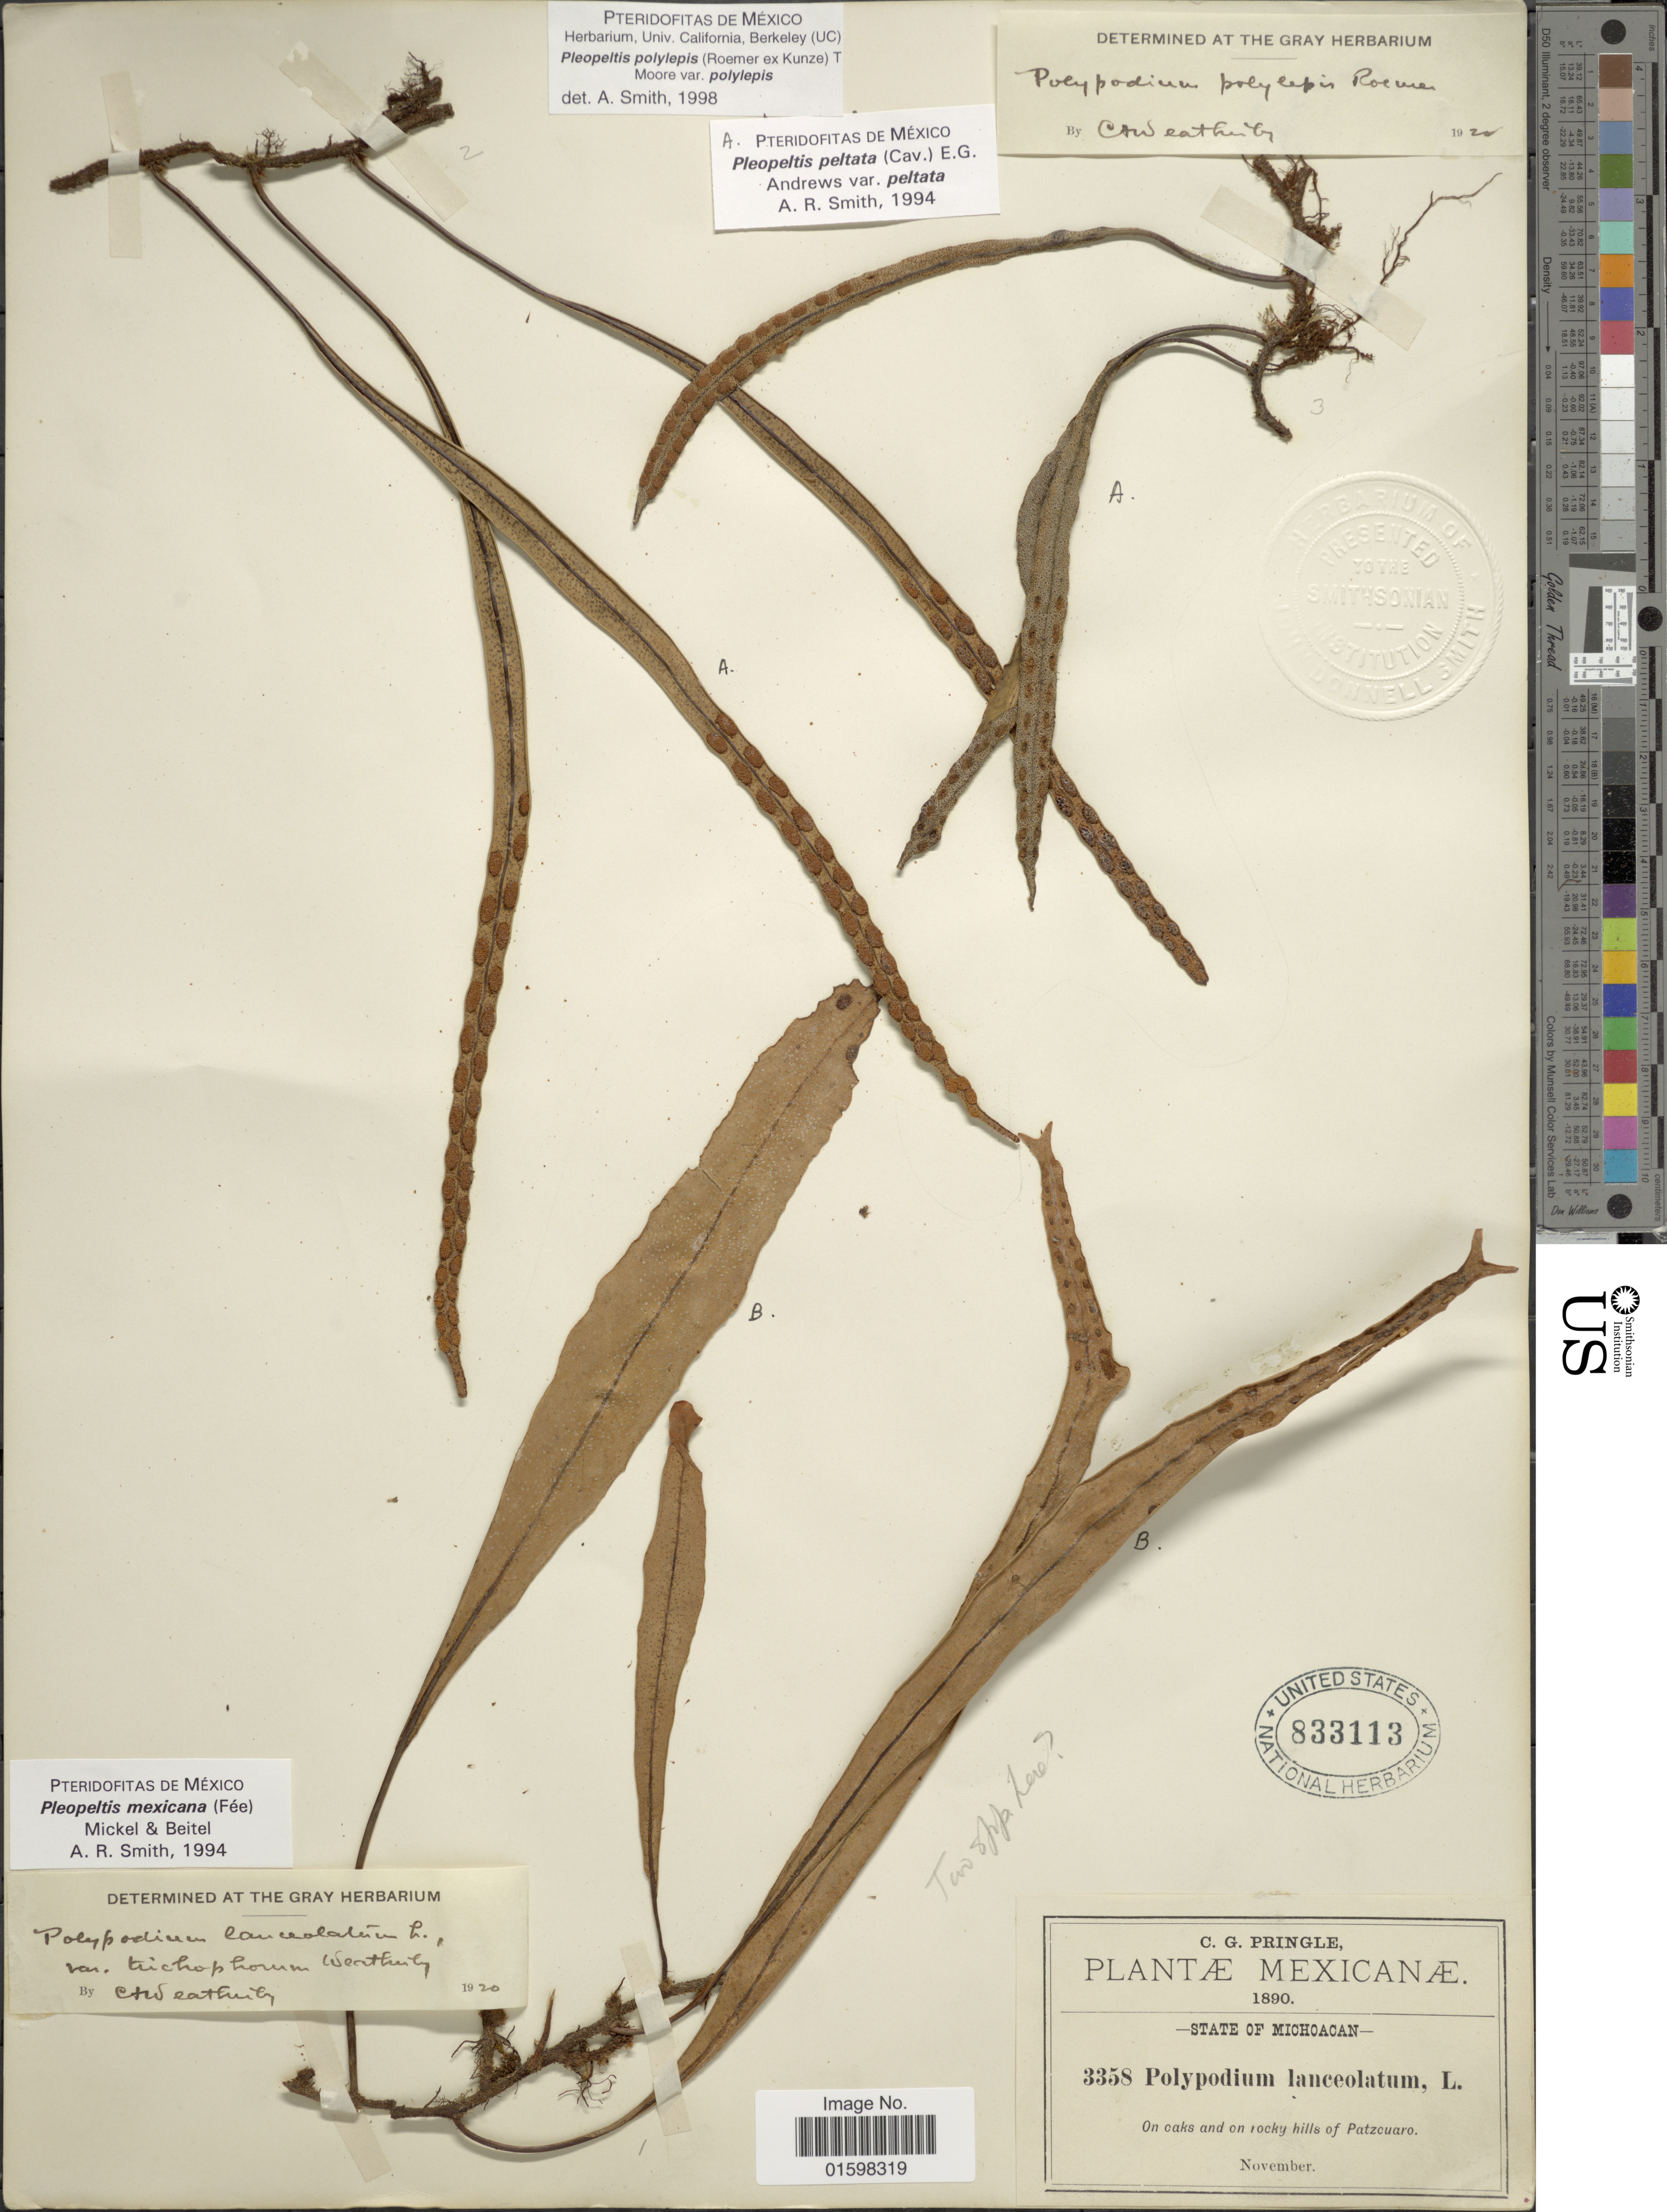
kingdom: Plantae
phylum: Tracheophyta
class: Polypodiopsida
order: Polypodiales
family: Polypodiaceae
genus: Pleopeltis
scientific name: Pleopeltis polylepis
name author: (Roem. ex Kunze) T. Moore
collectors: C. G. Pringle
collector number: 3358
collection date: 1890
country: Mexico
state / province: Michoacán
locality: State of Michoacan, On caks and on rocky hills of Patzuaro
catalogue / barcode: US 833113